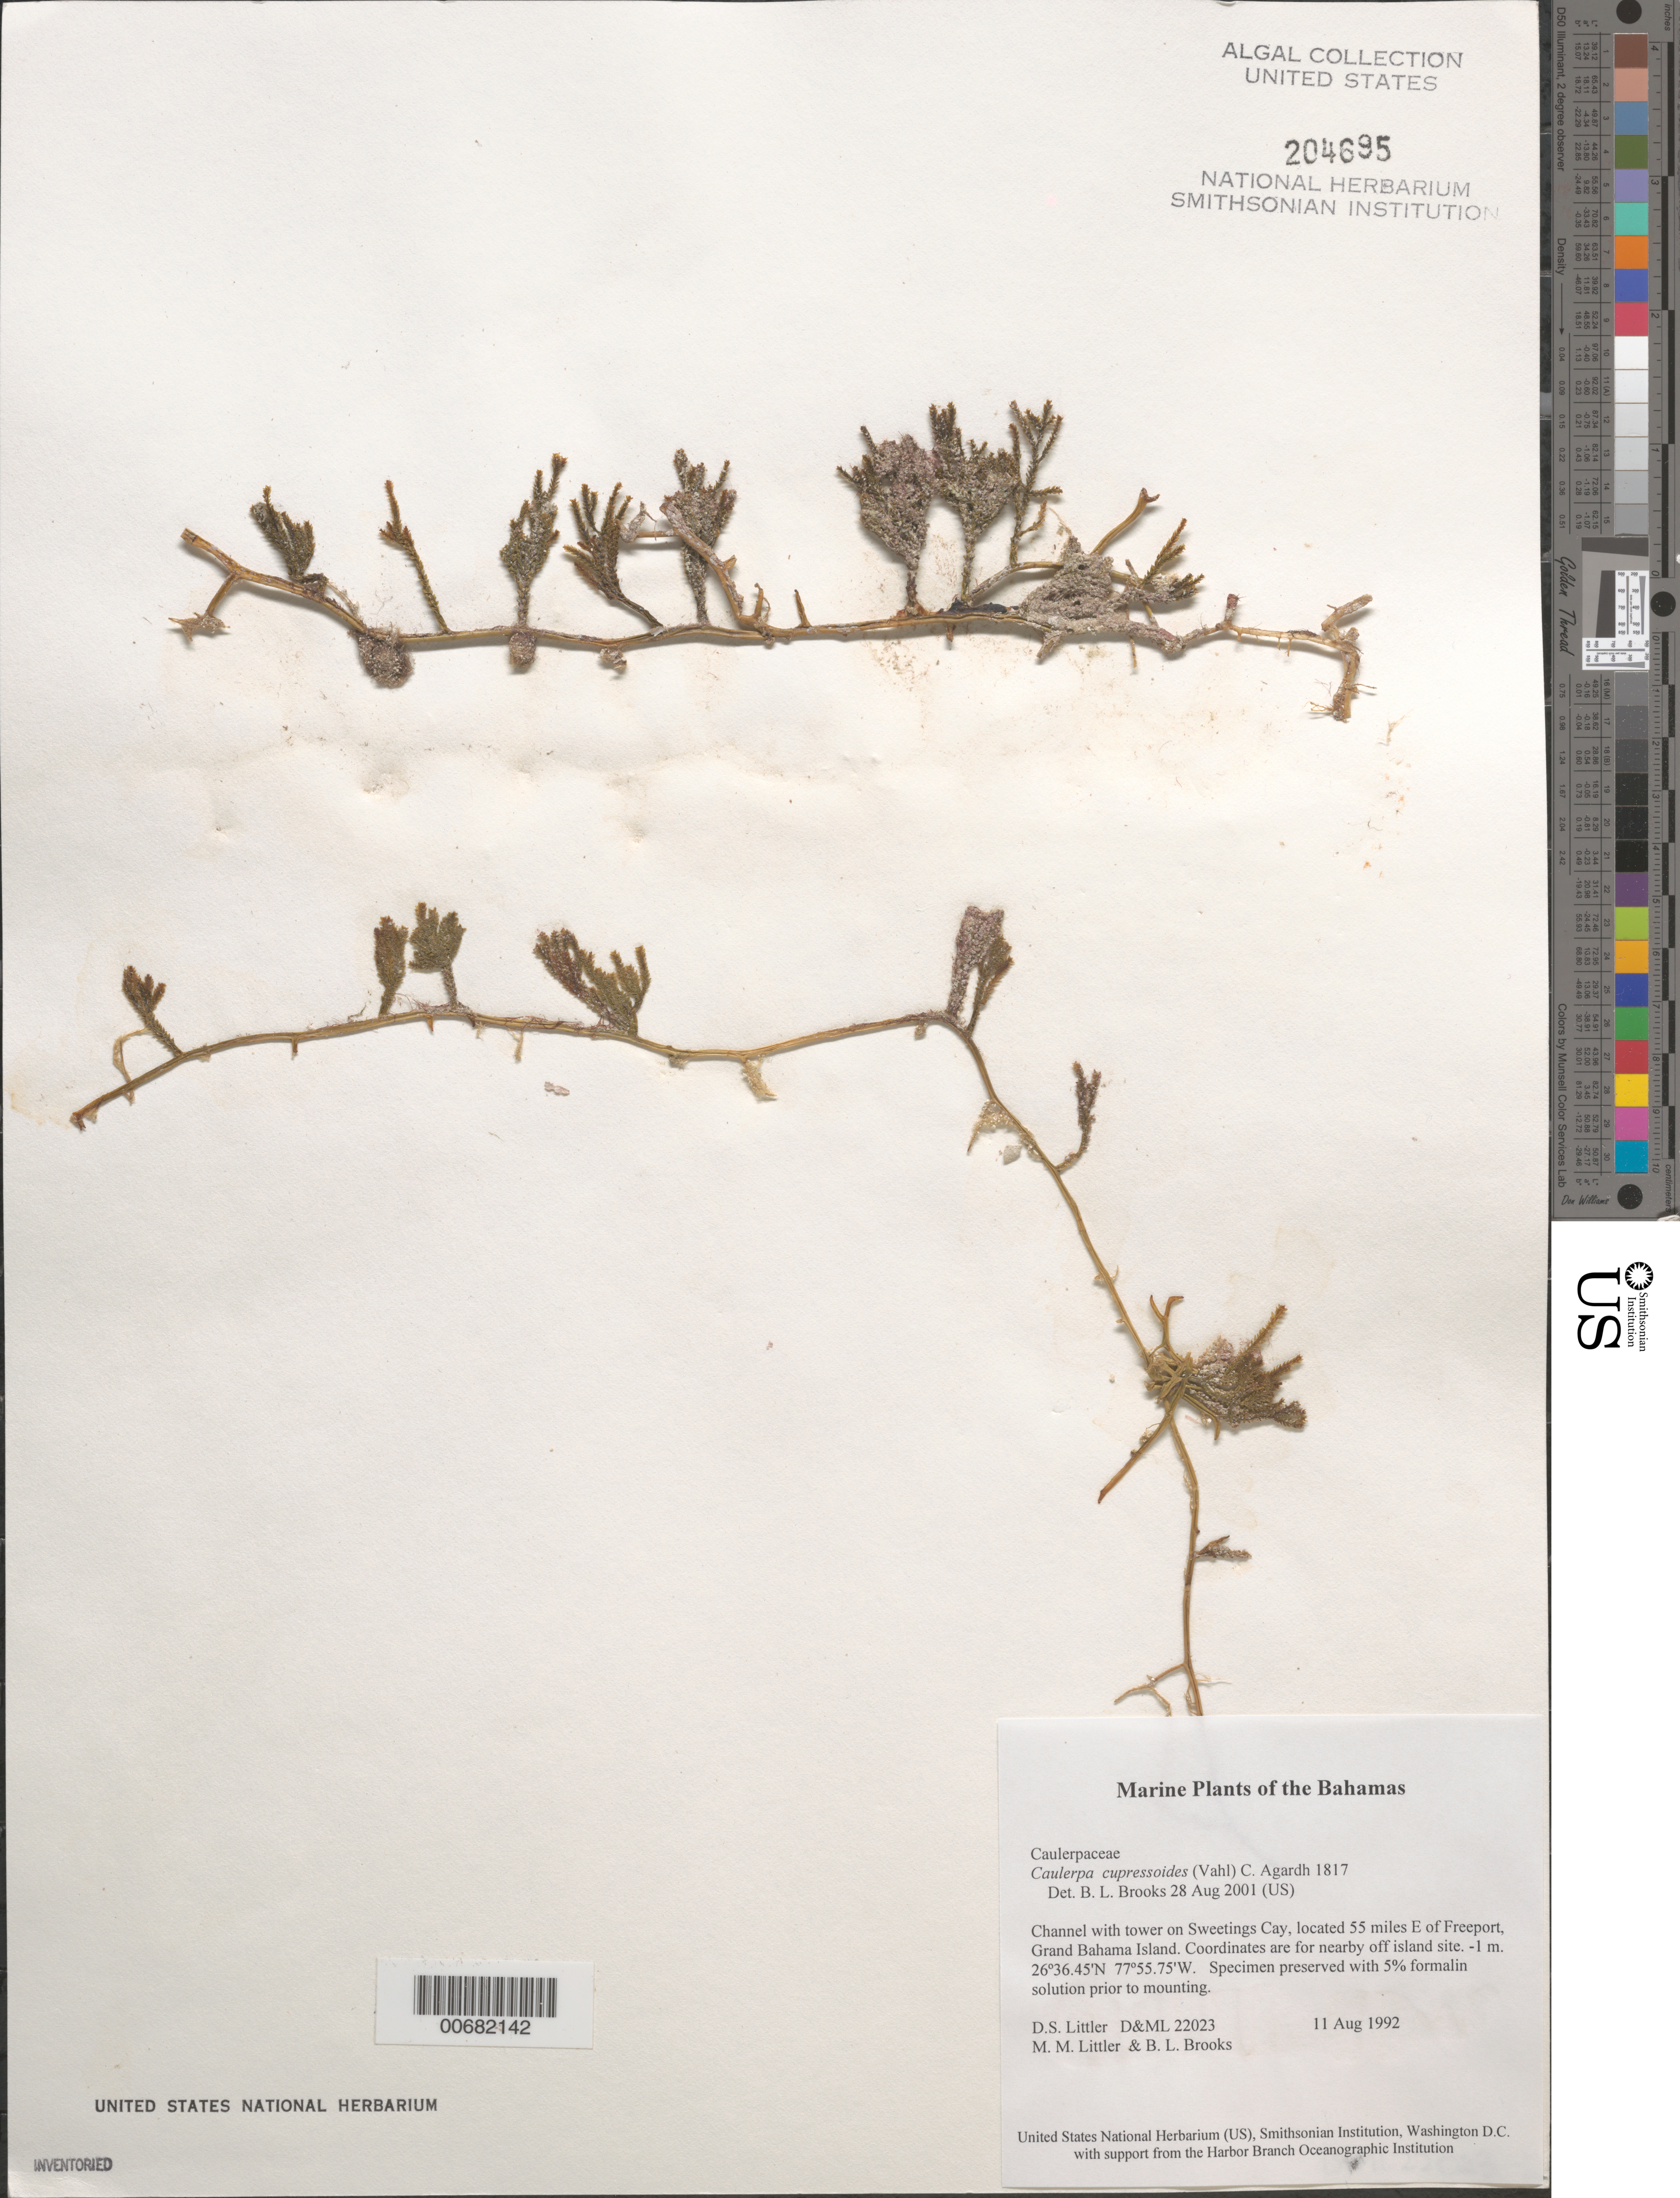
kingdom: Plantae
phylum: Chlorophyta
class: Ulvophyceae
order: Bryopsidales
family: Caulerpaceae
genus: Caulerpa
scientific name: Caulerpa cupressoides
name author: (Vahl) C. Agardh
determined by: Brooks, B. L., (BOT), Smithsonian Institution - National Museum of Natural History (UNITED STATES)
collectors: D. S. Littler, M. M. Littler & B. Brooks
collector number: D&ML 22023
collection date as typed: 11 Aug 1992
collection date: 1992-08-11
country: Bahamas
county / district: Grand Bahama District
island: Sweetings Cay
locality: Off Sweetings Cay, 55 miles east of Freeport, Grand Bahama Island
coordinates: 26 36.45' N, 77 55.75' W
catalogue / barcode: US 204695